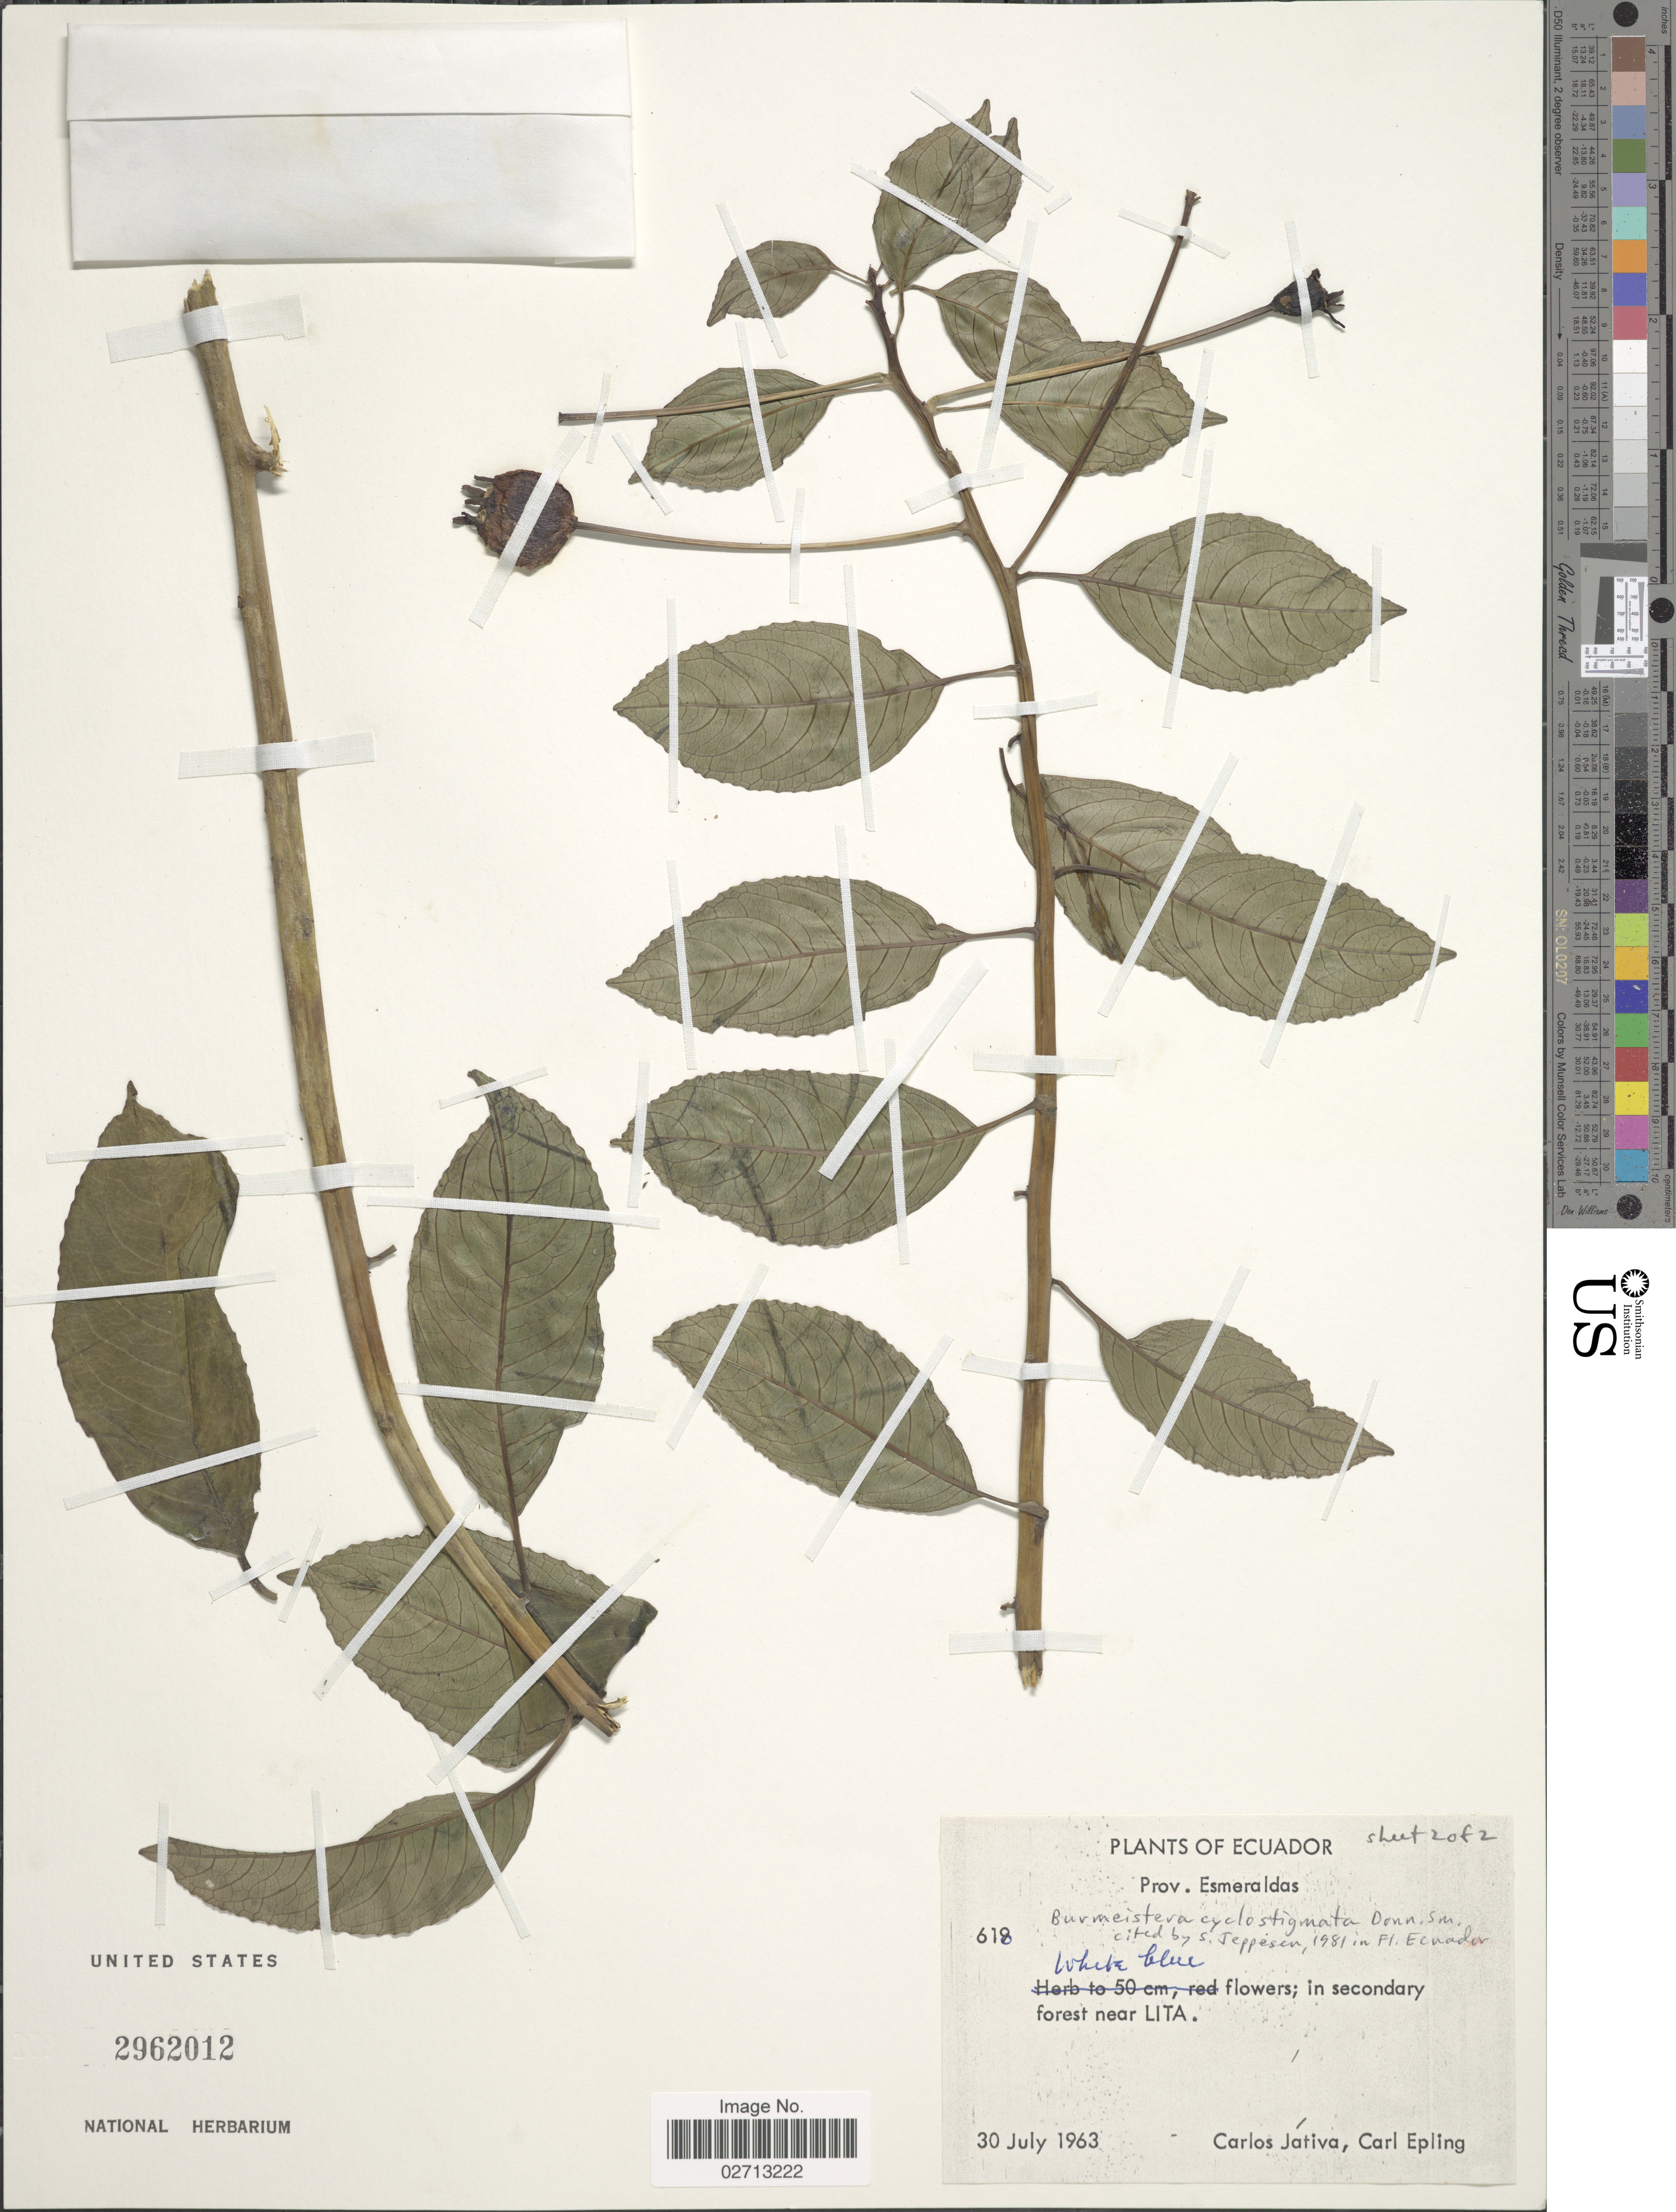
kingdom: Plantae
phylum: Tracheophyta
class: Magnoliopsida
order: Asterales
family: Campanulaceae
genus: Burmeistera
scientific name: Burmeistera cyclostigmata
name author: Donn. Sm.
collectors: C. D. Játiva & C. C. Epling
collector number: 618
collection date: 1963-07-30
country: Ecuador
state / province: Esmeraldas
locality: In secondary forest near LITA.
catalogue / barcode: US 2962012